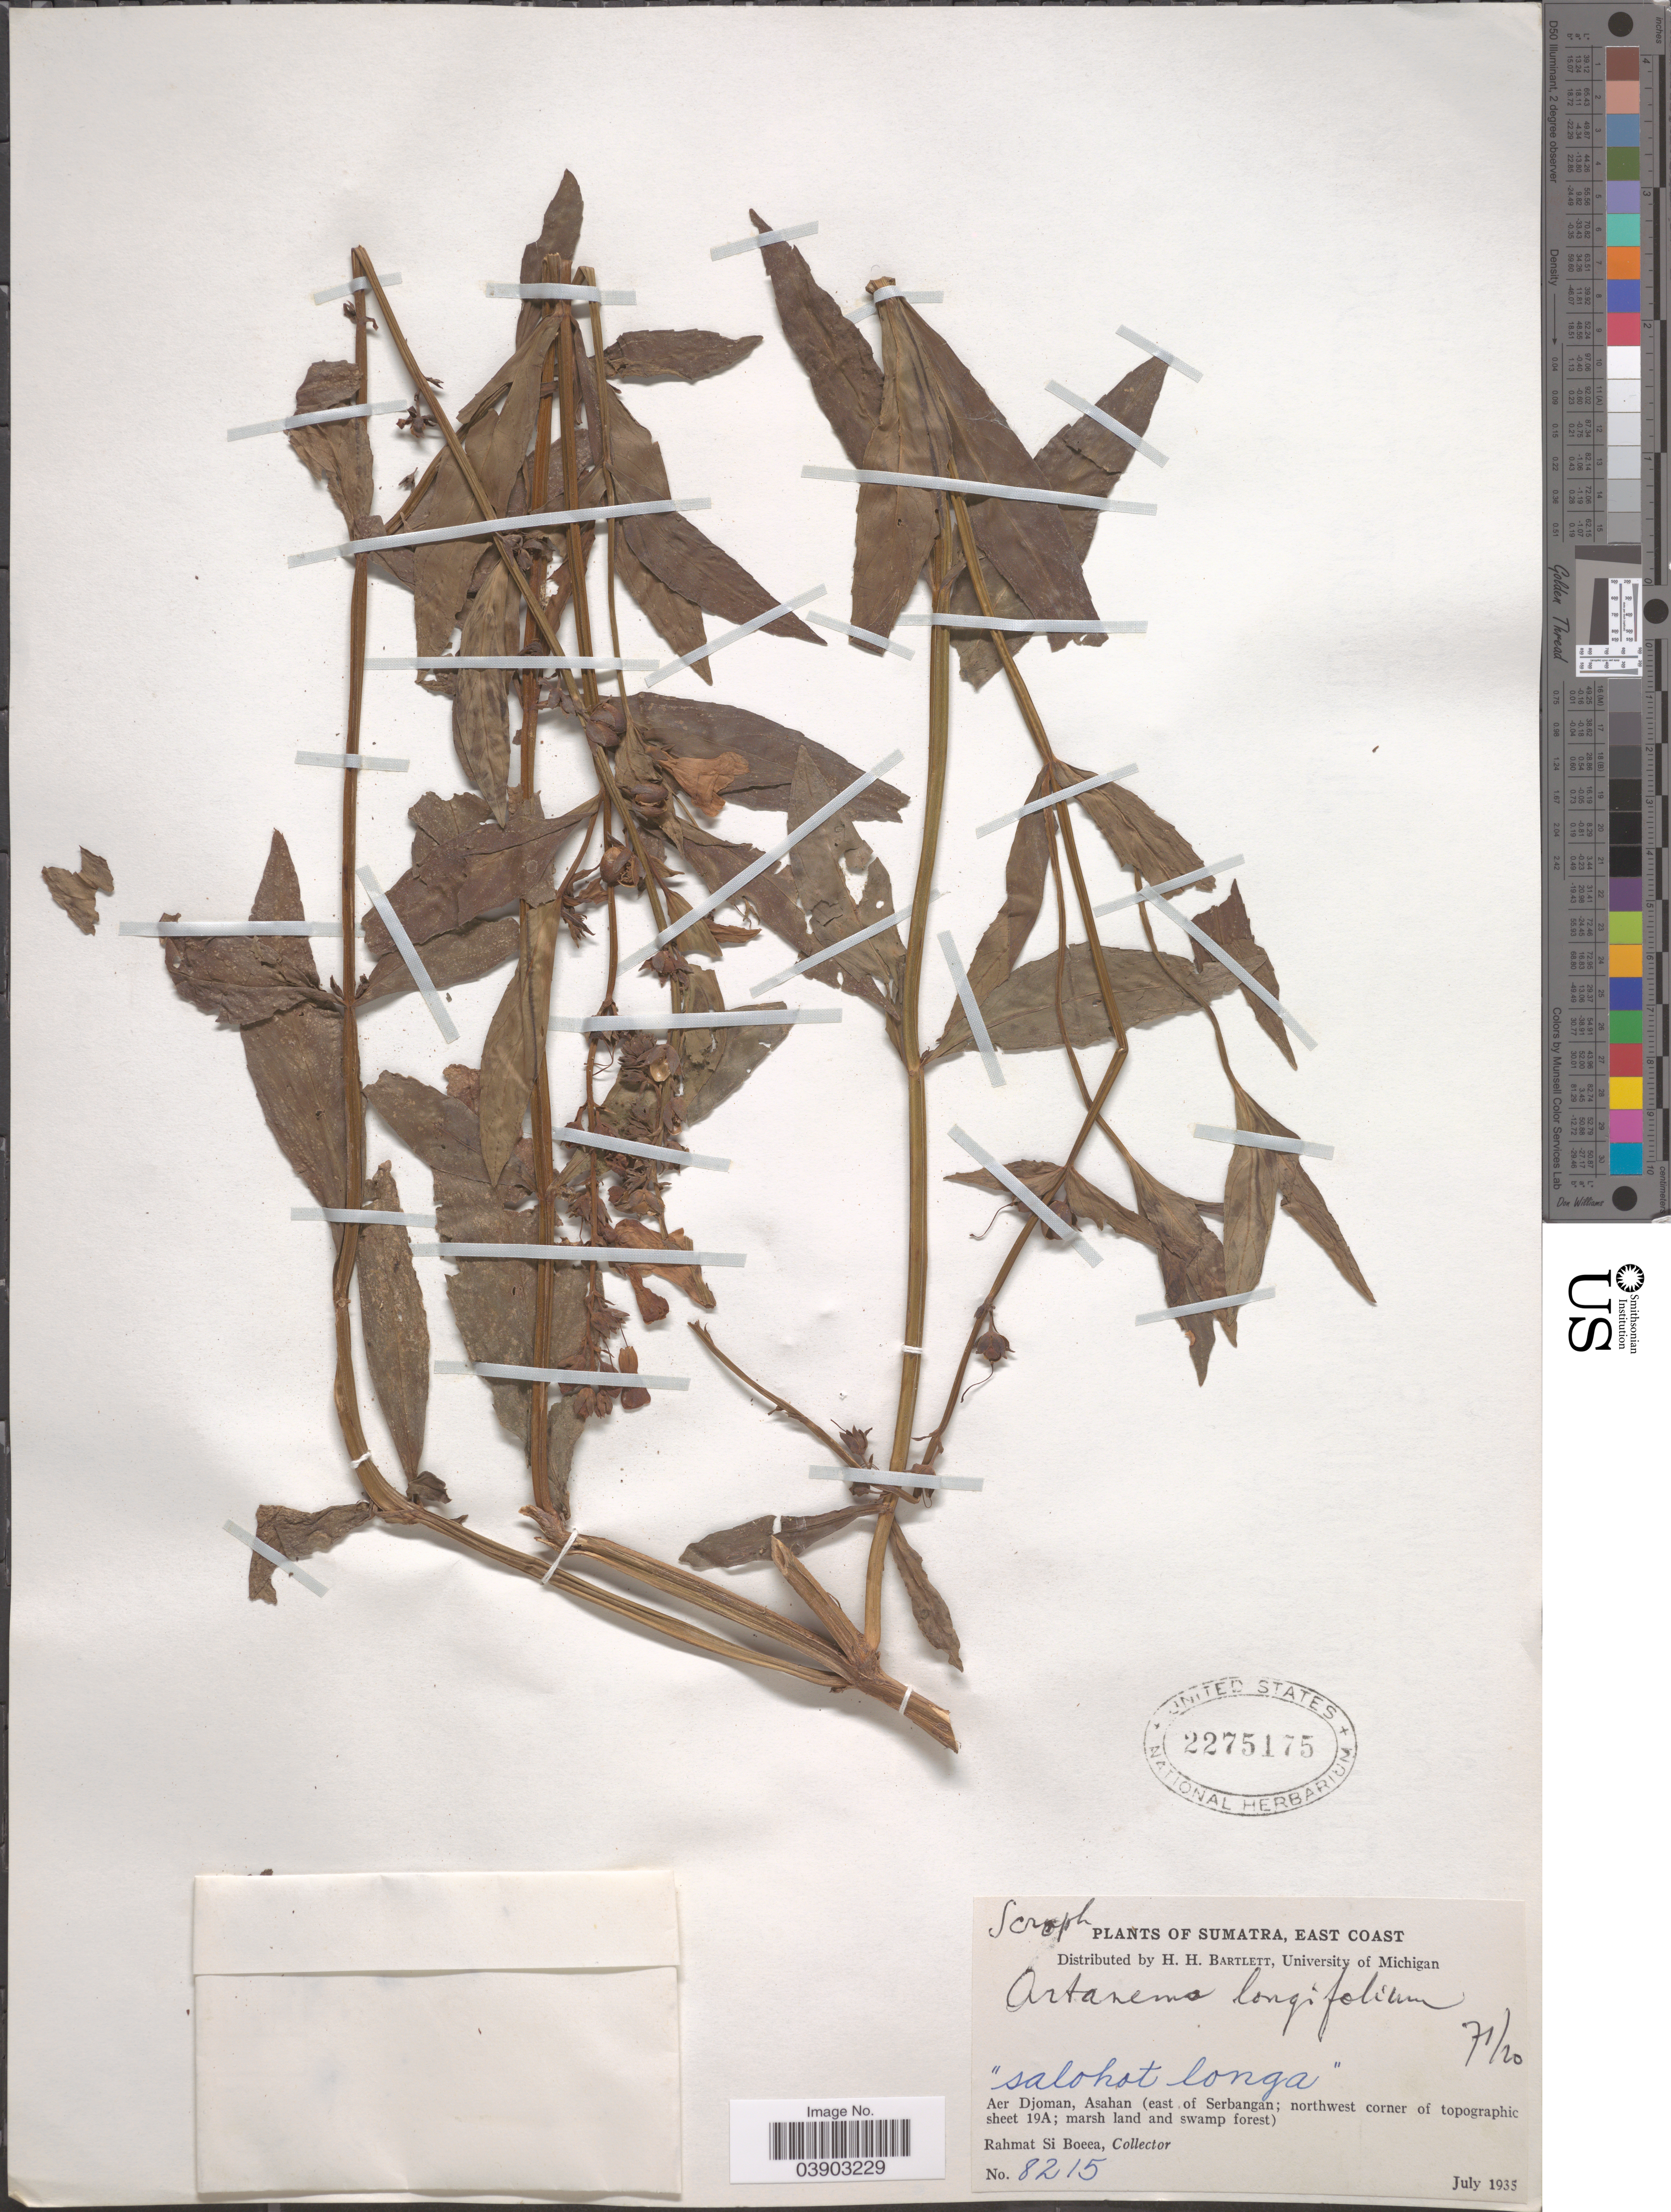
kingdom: Plantae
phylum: Tracheophyta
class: Magnoliopsida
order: Lamiales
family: Linderniaceae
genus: Artanema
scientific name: Artanema longifolium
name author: (L.) Vatke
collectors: Rahmat Si Boeea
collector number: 8215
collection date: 1935-07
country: Indonesia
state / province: Sumatra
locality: East Coast. Aer Djoman, Asahan (east of Serbangan; northwest corner of topographic sheet 19A; marsh land and swamp forest).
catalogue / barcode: US 2275175